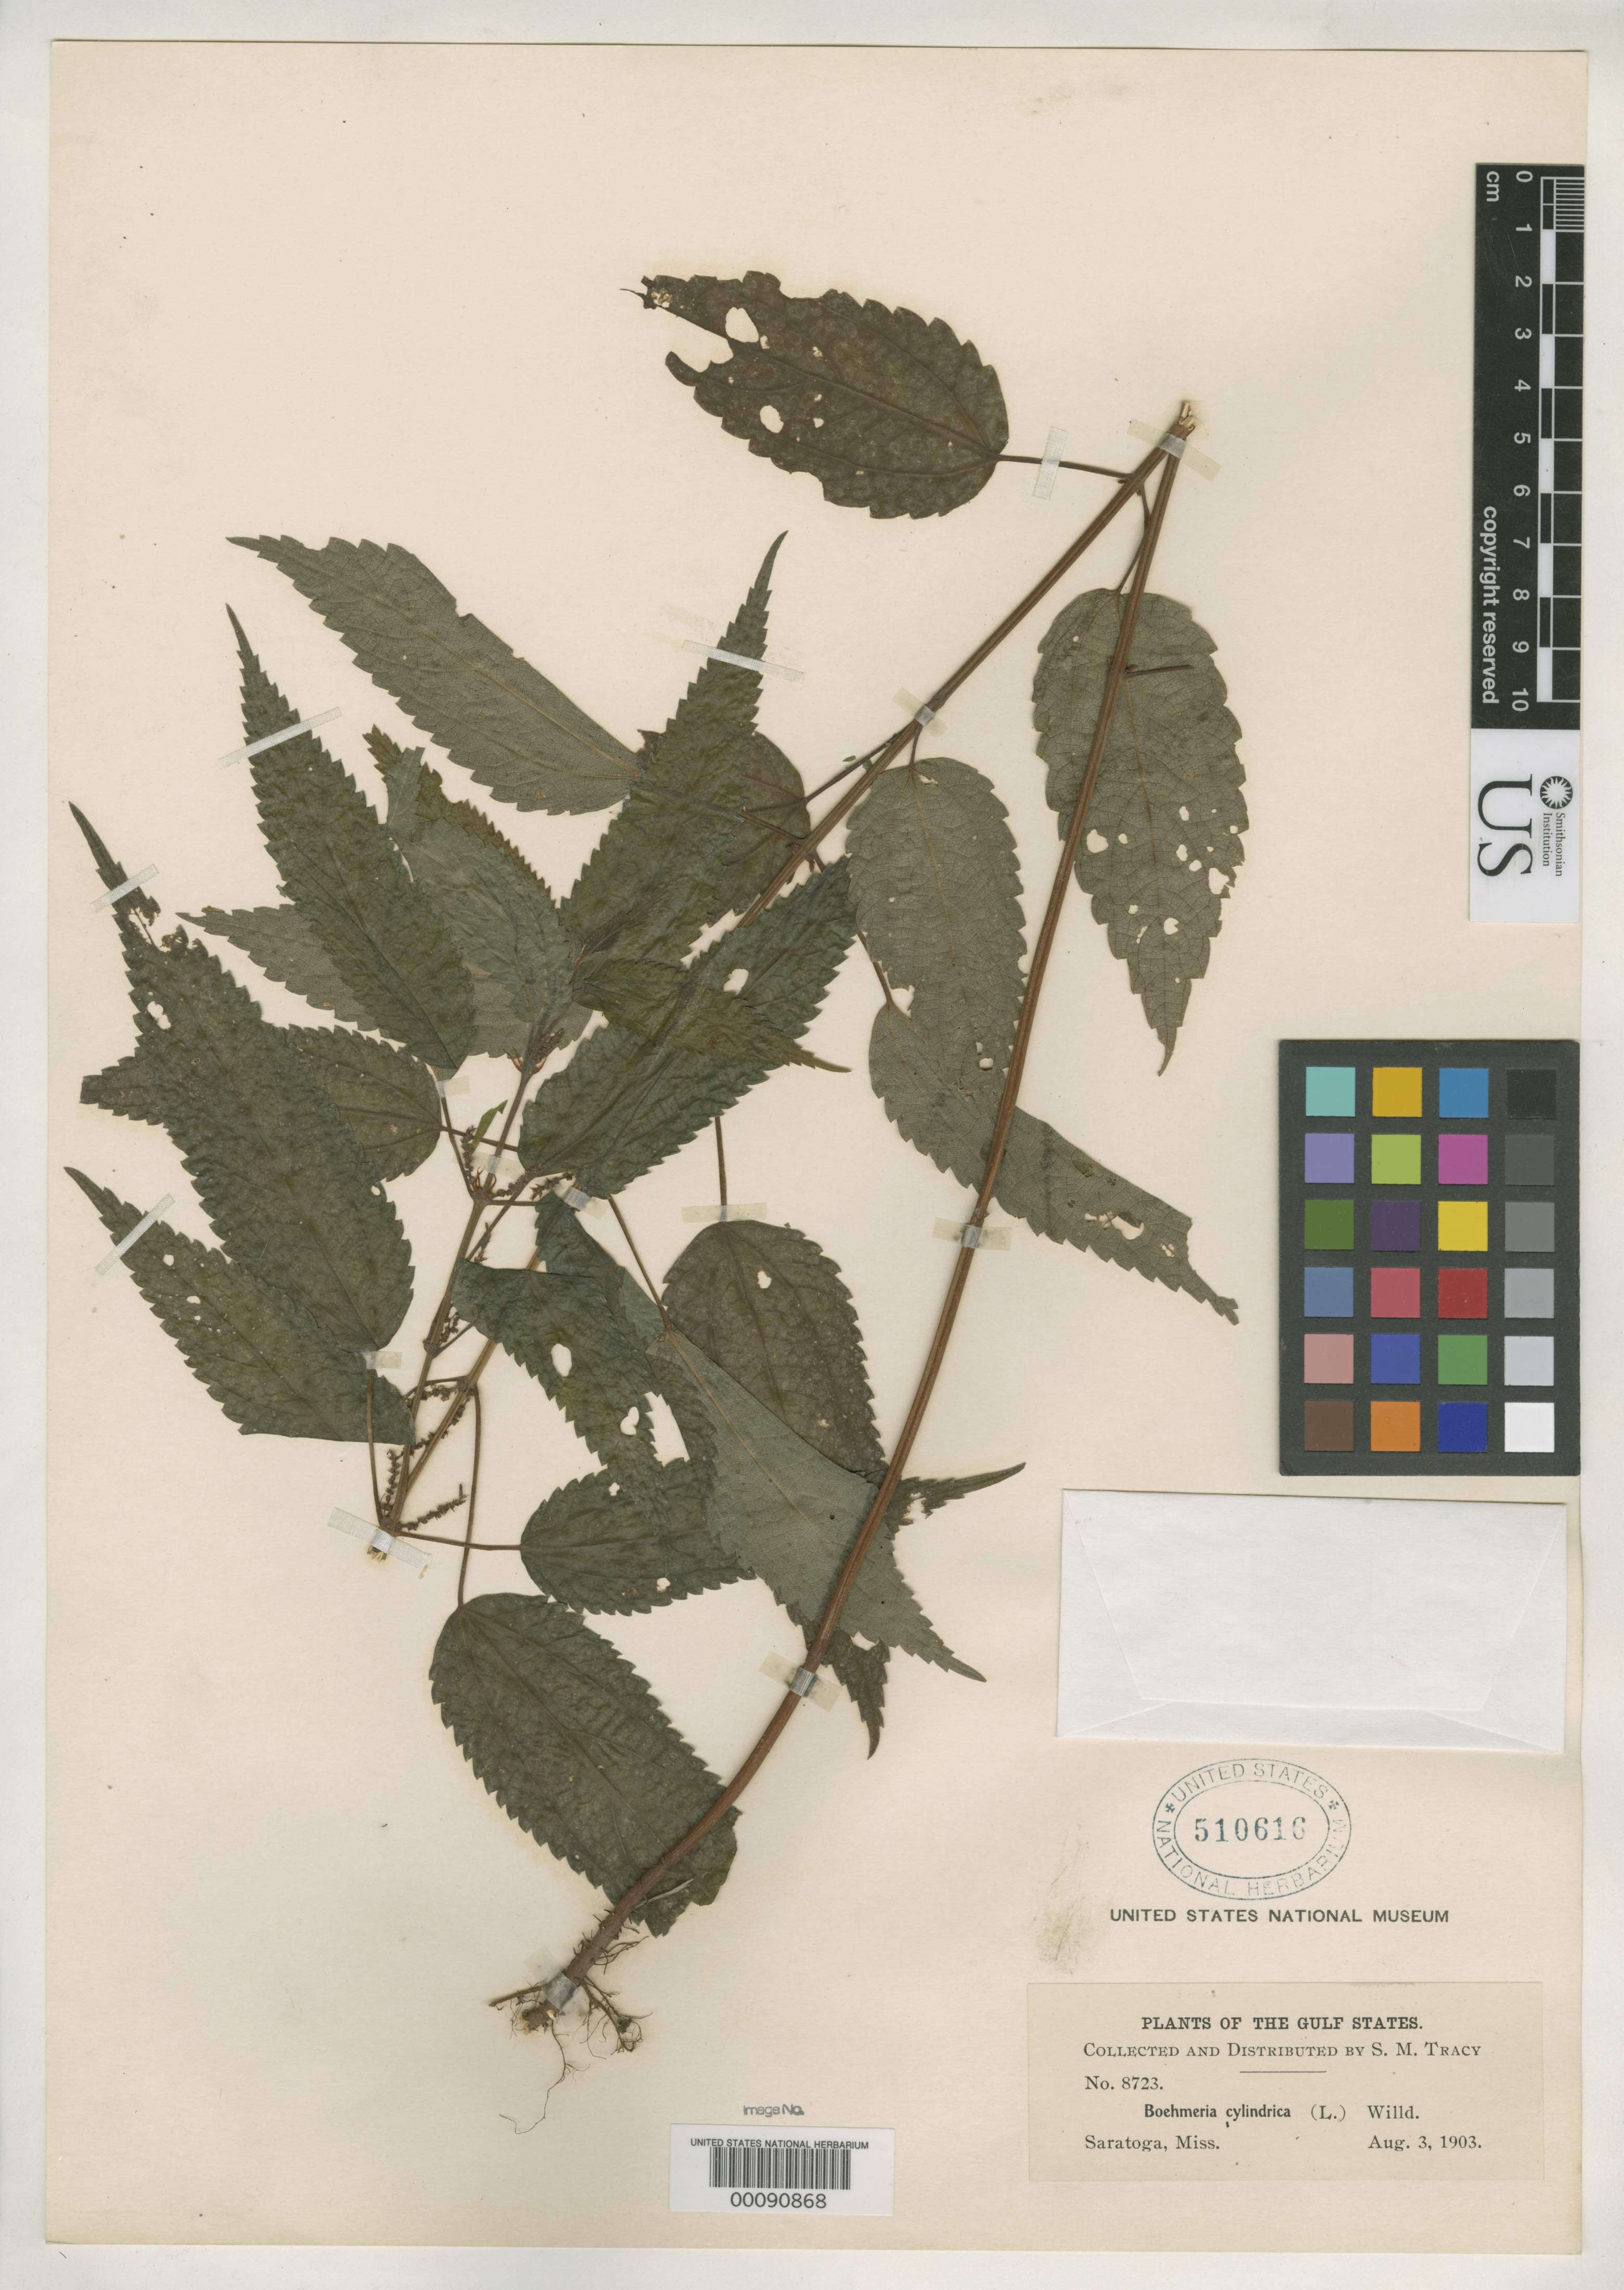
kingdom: Plantae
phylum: Tracheophyta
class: Magnoliopsida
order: Rosales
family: Urticaceae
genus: Boehmeria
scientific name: Boehmeria atrovirens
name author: Gand.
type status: Type Fragment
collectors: S. M. Tracy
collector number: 8723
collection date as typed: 03 Aug 1903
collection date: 1903-08-03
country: United States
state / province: Mississippi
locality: Saratoga.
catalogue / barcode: US 510616